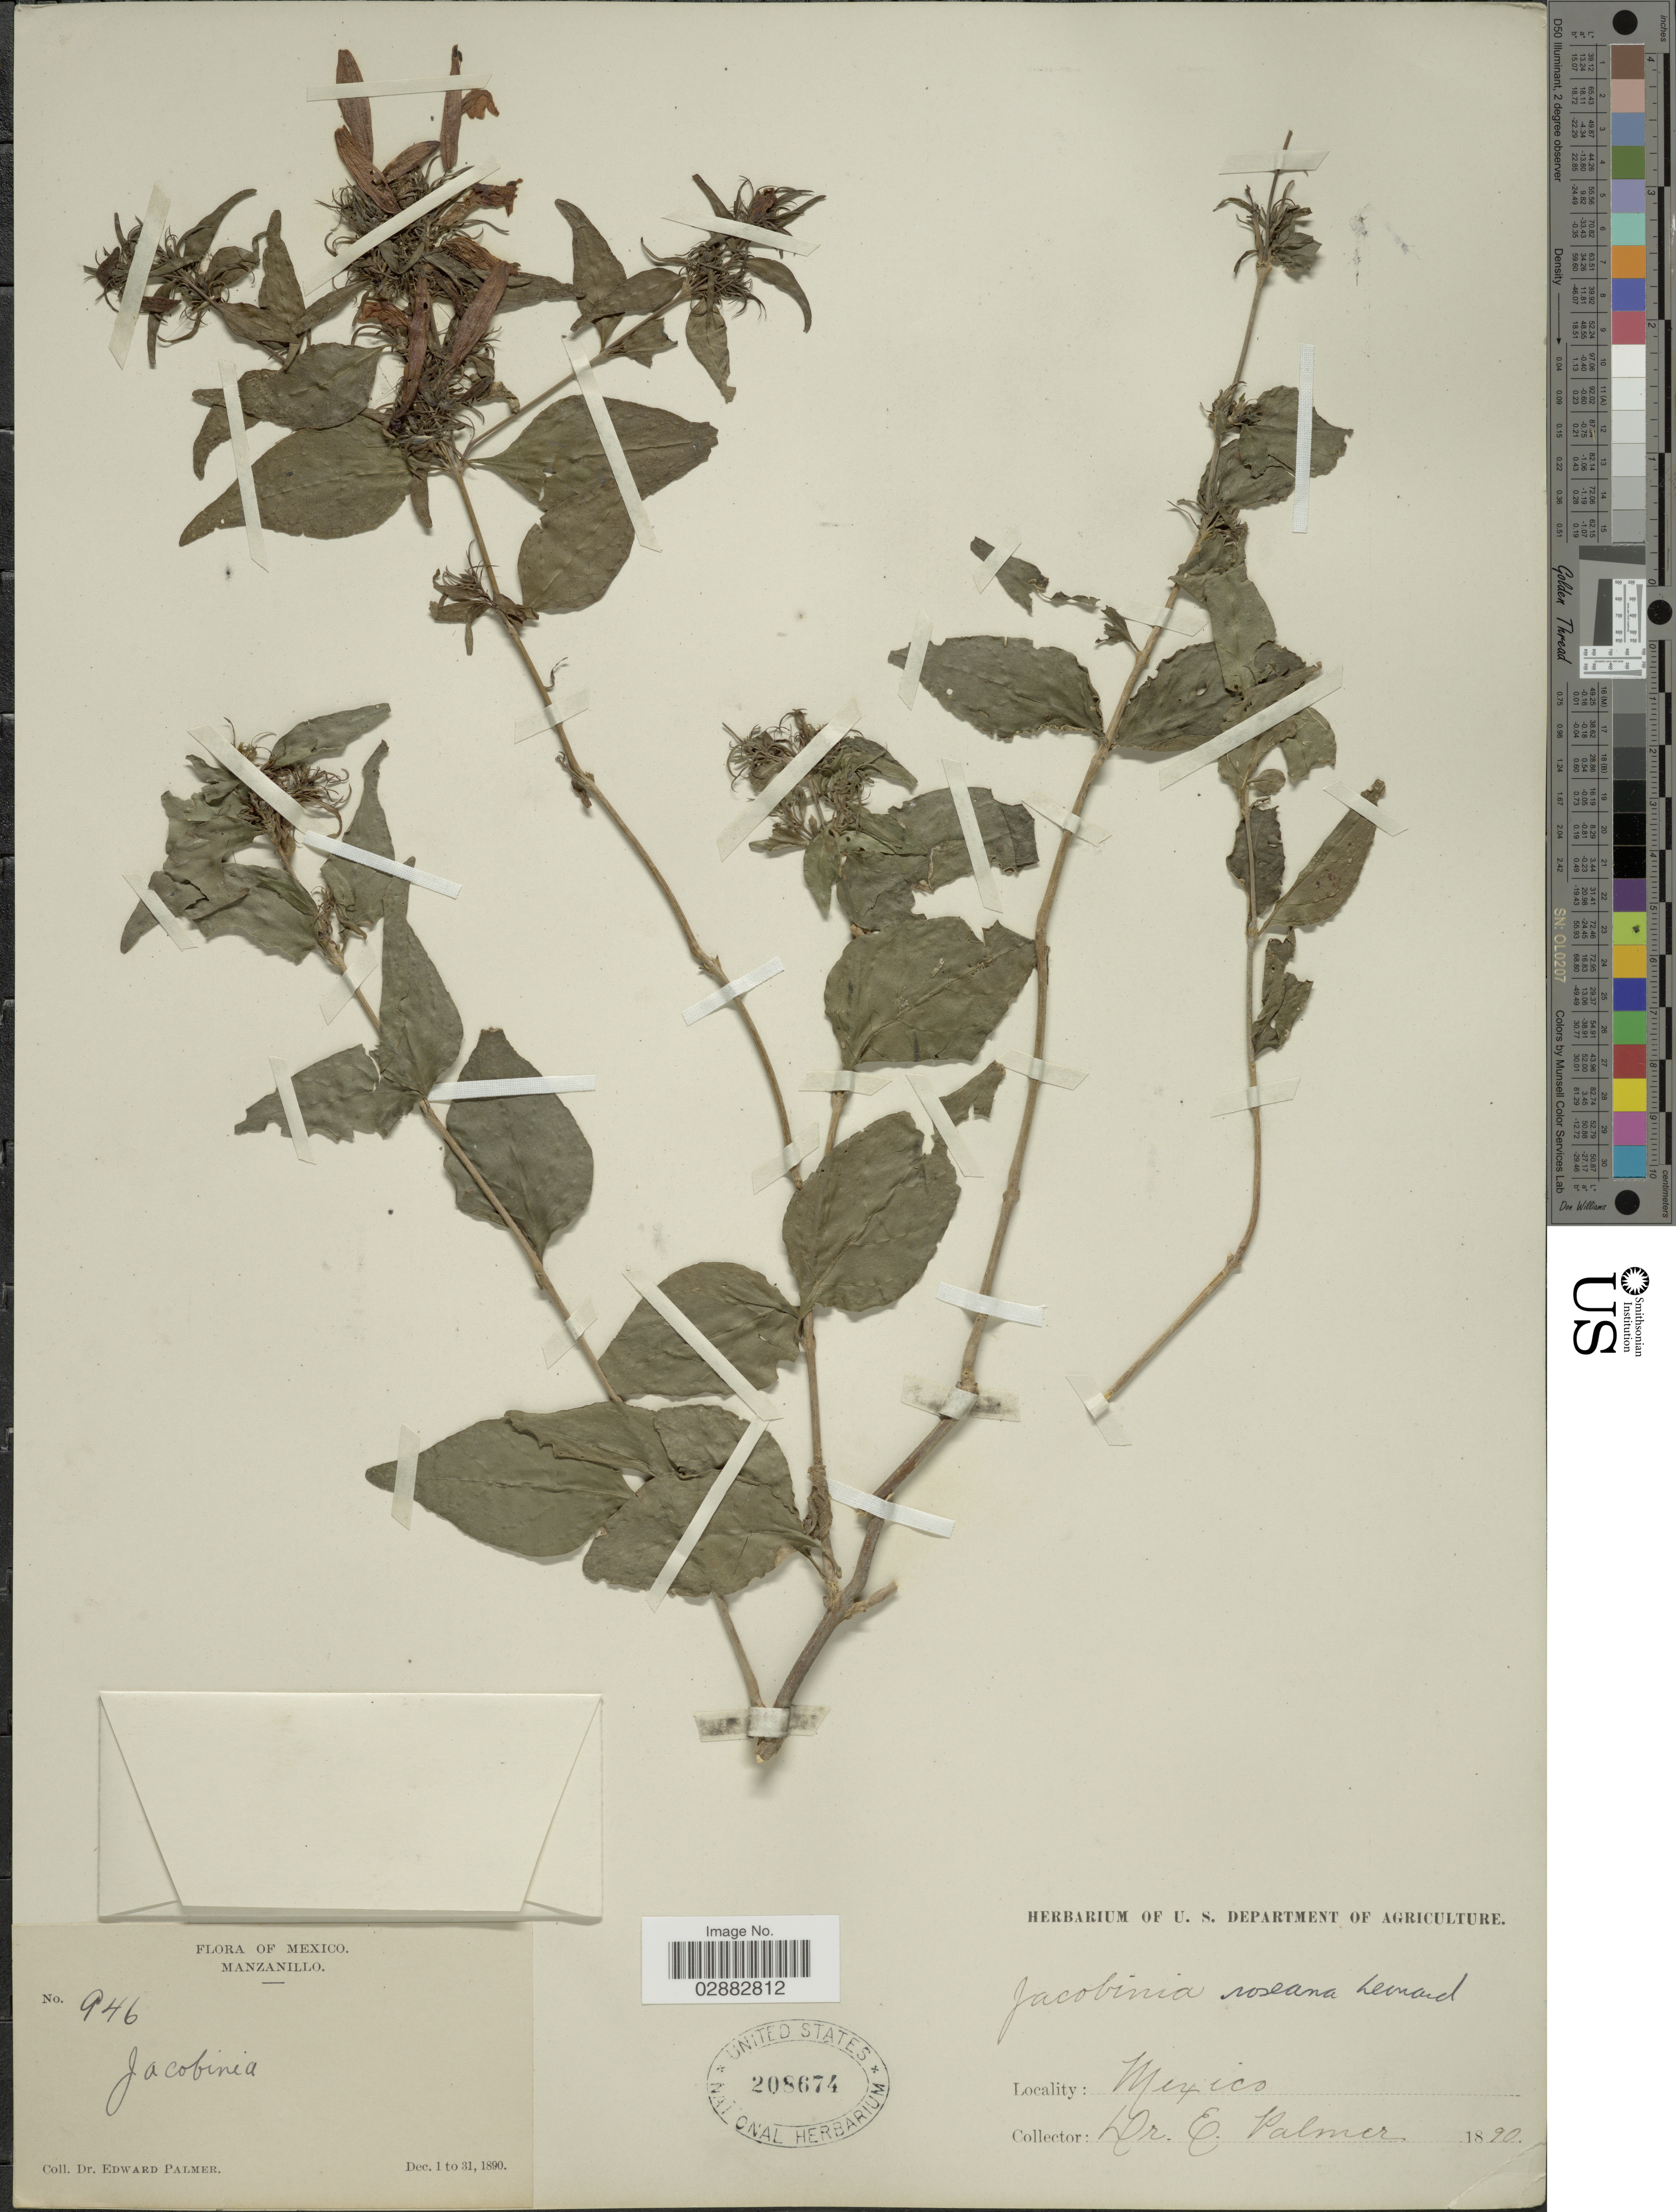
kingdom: Plantae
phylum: Tracheophyta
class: Magnoliopsida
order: Lamiales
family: Acanthaceae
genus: Jacobinia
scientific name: Jacobinia roseana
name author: Leonard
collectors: E. Palmer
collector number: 946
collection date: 1890-12-01/1890-12-31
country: Mexico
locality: Manzanillo.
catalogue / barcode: US 208674